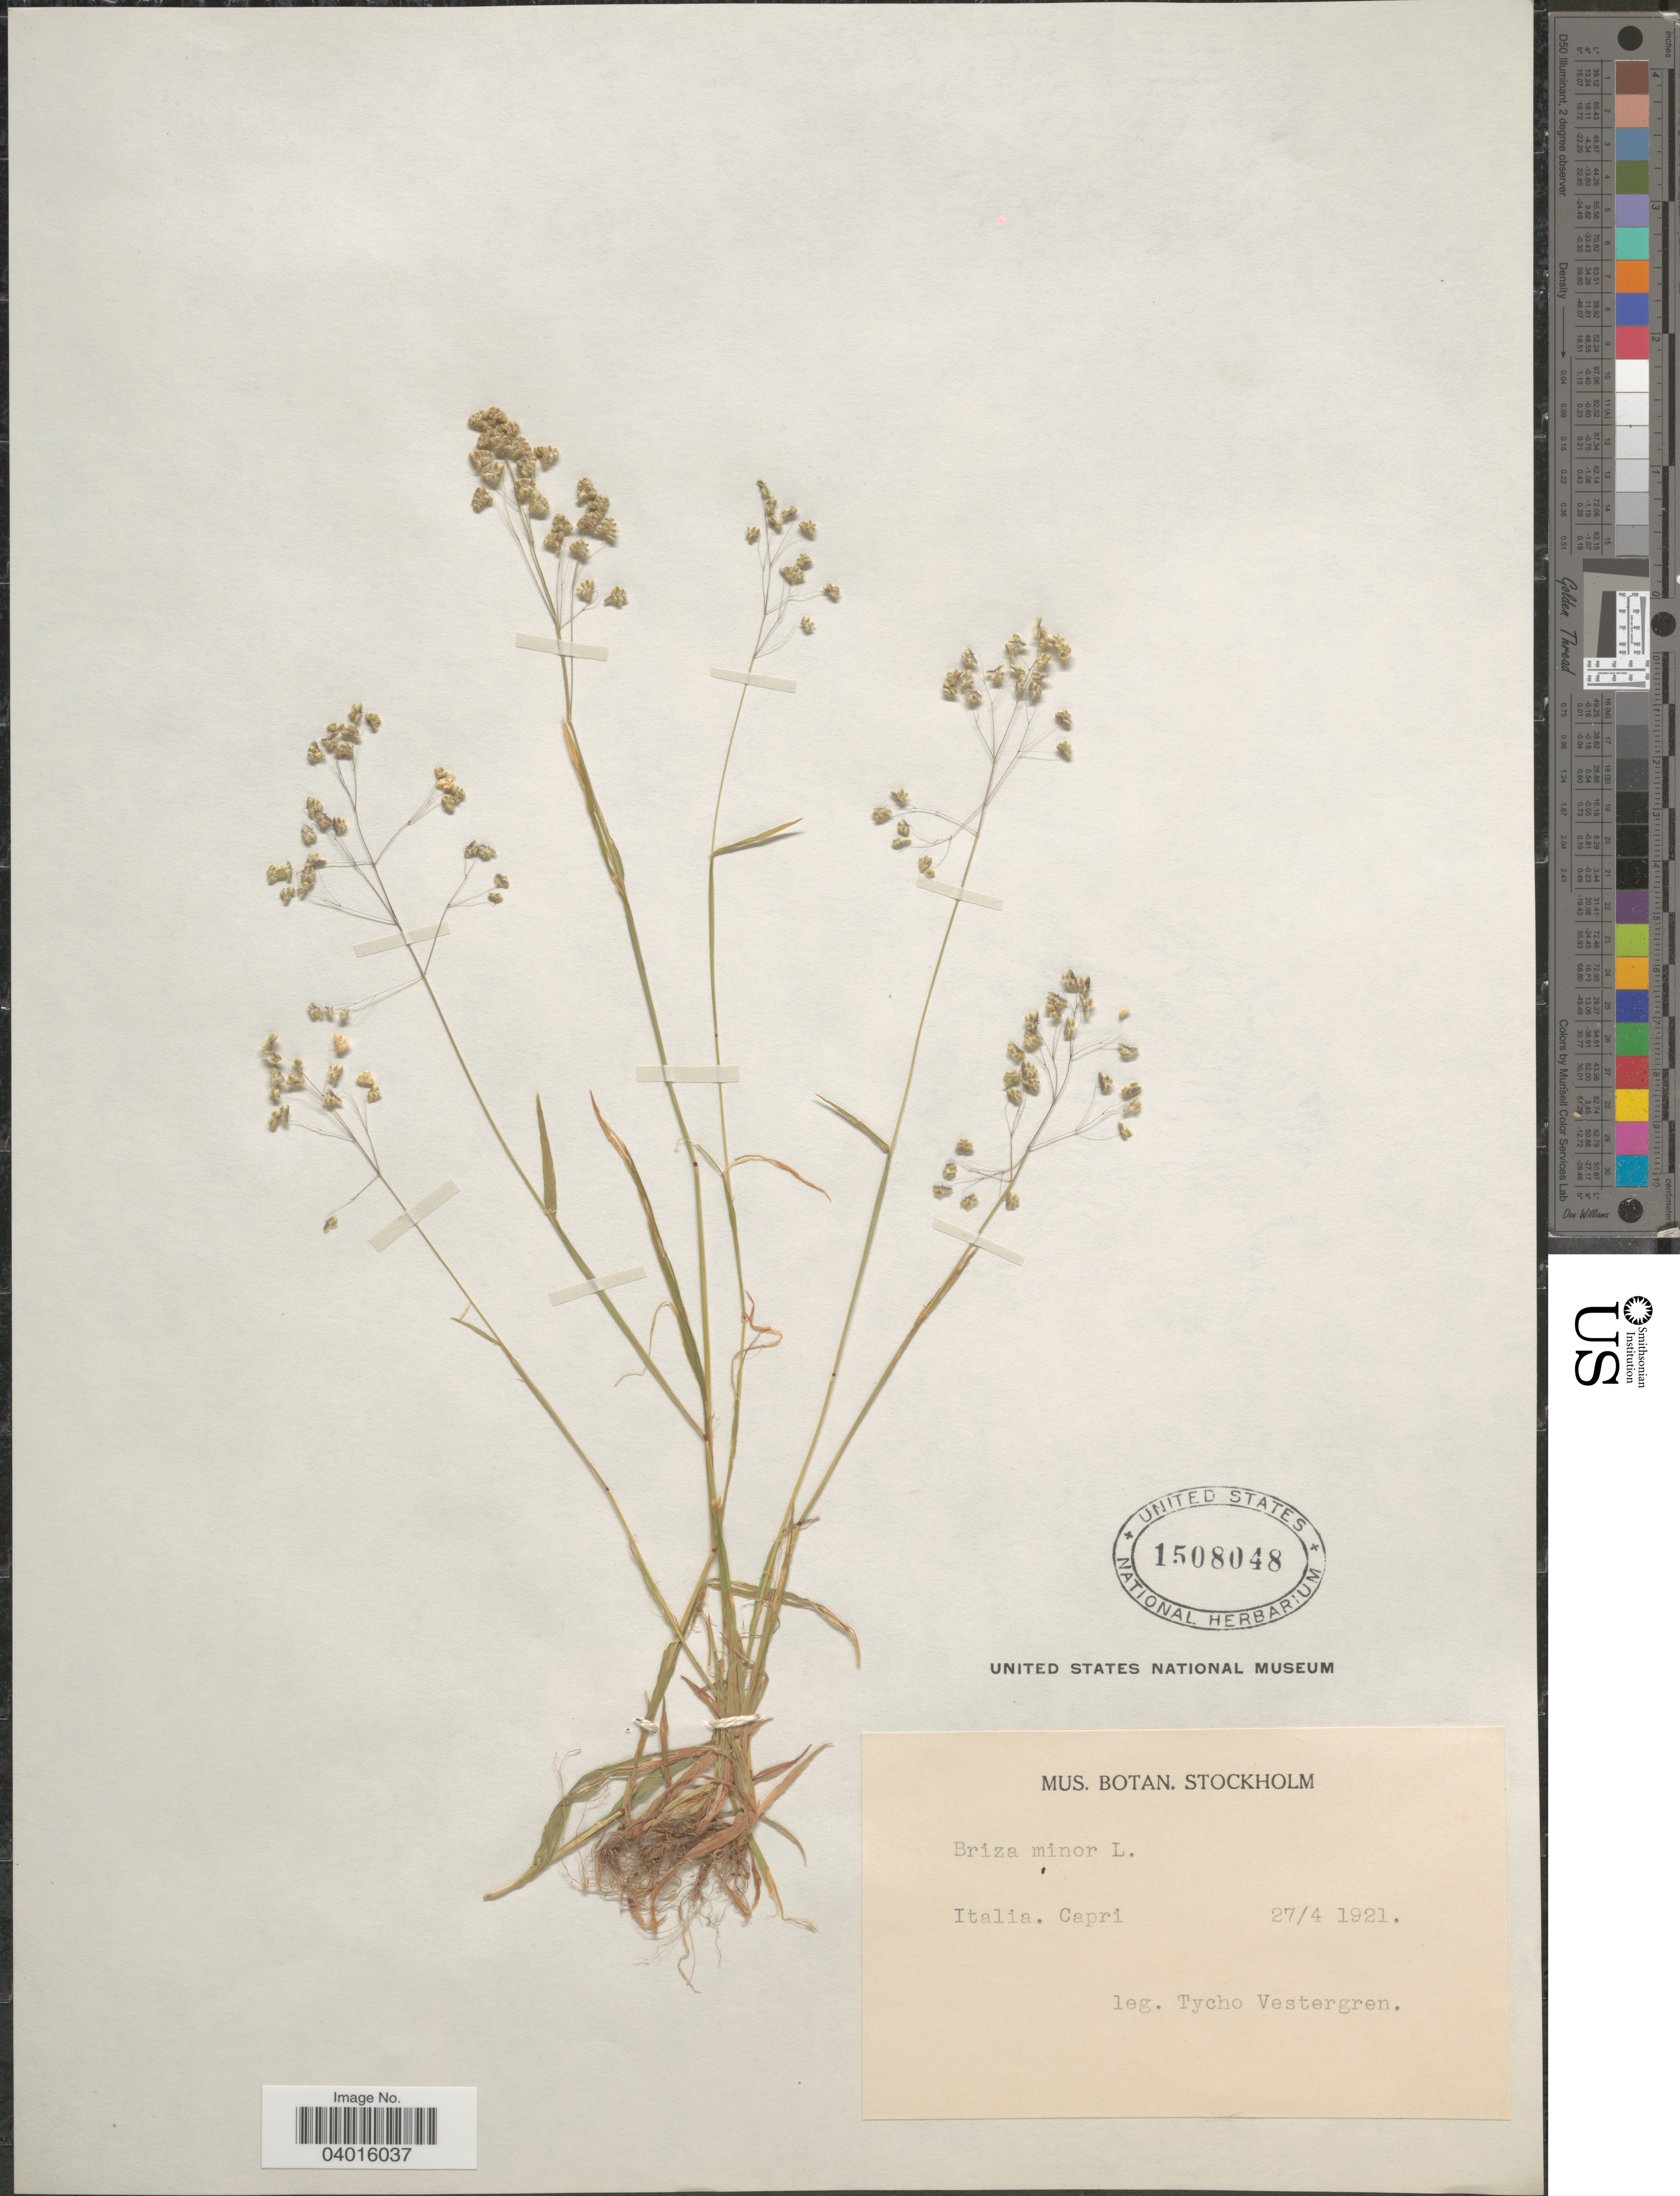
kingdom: Plantae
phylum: Tracheophyta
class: Liliopsida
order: Poales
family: Poaceae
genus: Briza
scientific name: Briza minor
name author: L.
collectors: T. Vestergren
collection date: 1921-04-27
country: Italy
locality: Italia. Capri.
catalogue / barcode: US 1508048